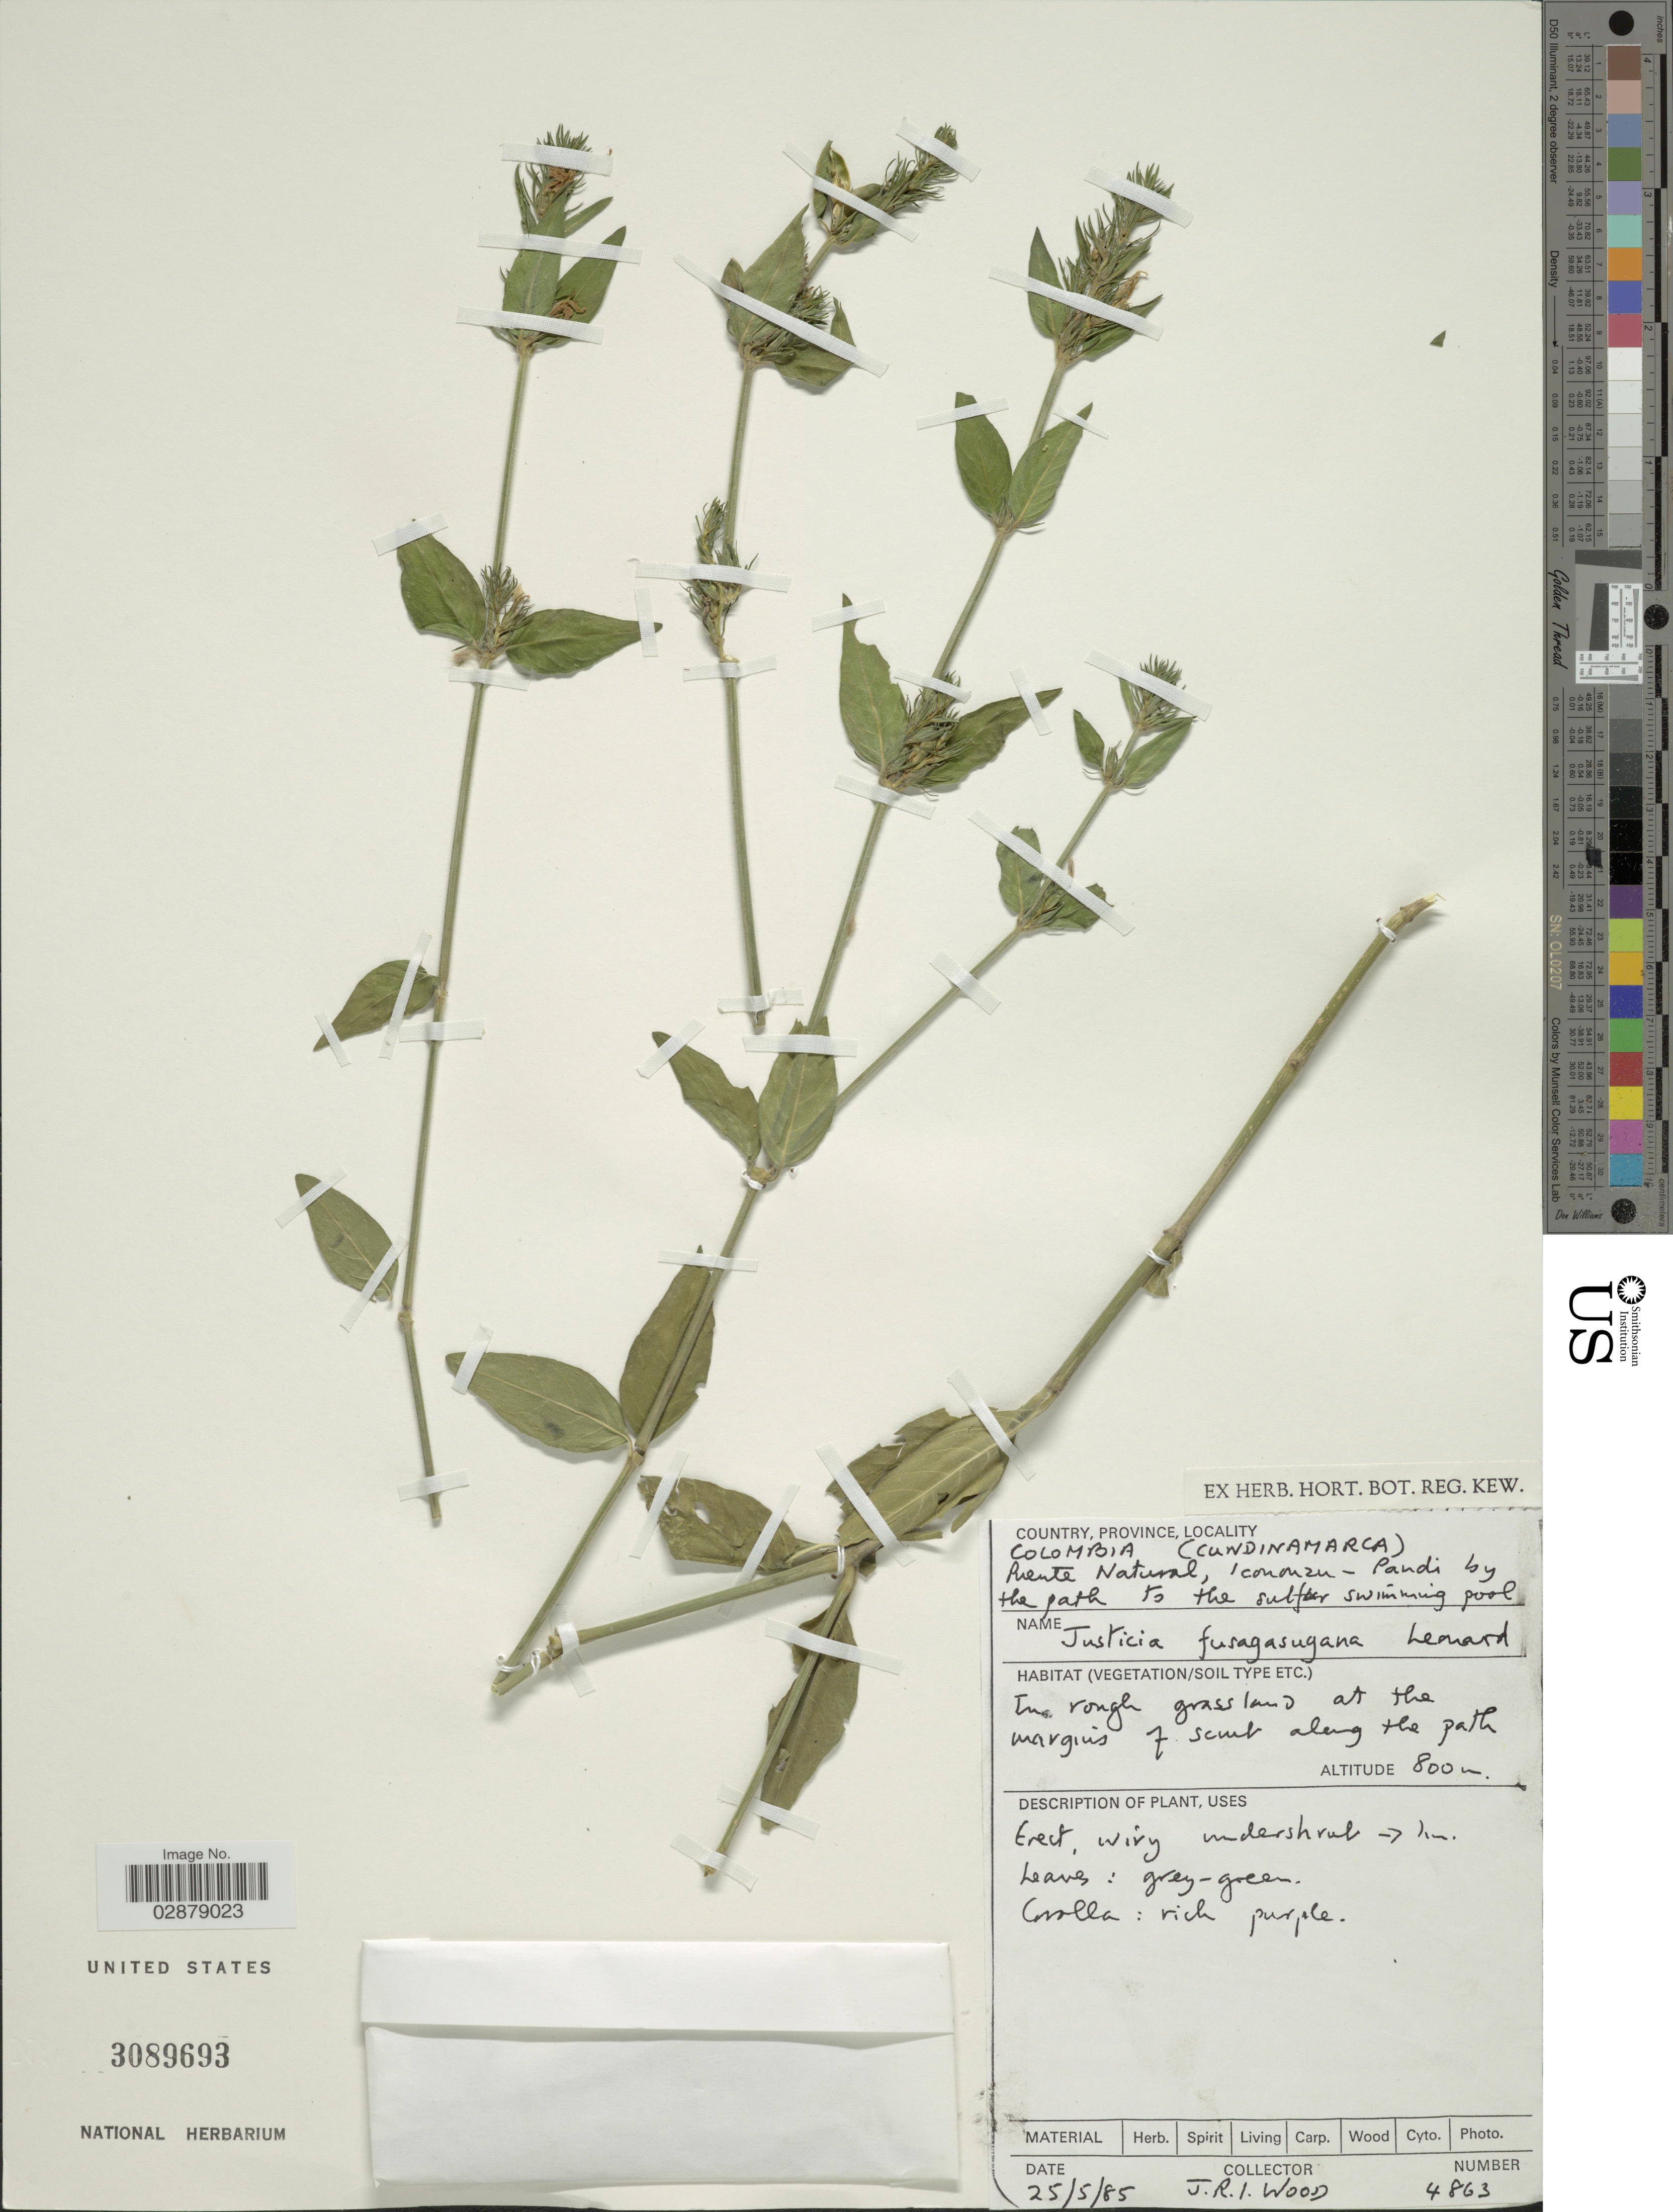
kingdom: Plantae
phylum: Tracheophyta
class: Magnoliopsida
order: Lamiales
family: Acanthaceae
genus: Justicia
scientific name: Justicia fusagasugana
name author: Leonard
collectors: J. R. I. Wood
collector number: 4863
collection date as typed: Transcribed d/m/y: 25/5/85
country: Colombia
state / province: Cundinamarca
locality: Puente Natural, Icononzu-Pandi by the path to the sulfur swimming pool.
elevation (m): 800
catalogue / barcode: US 3089693